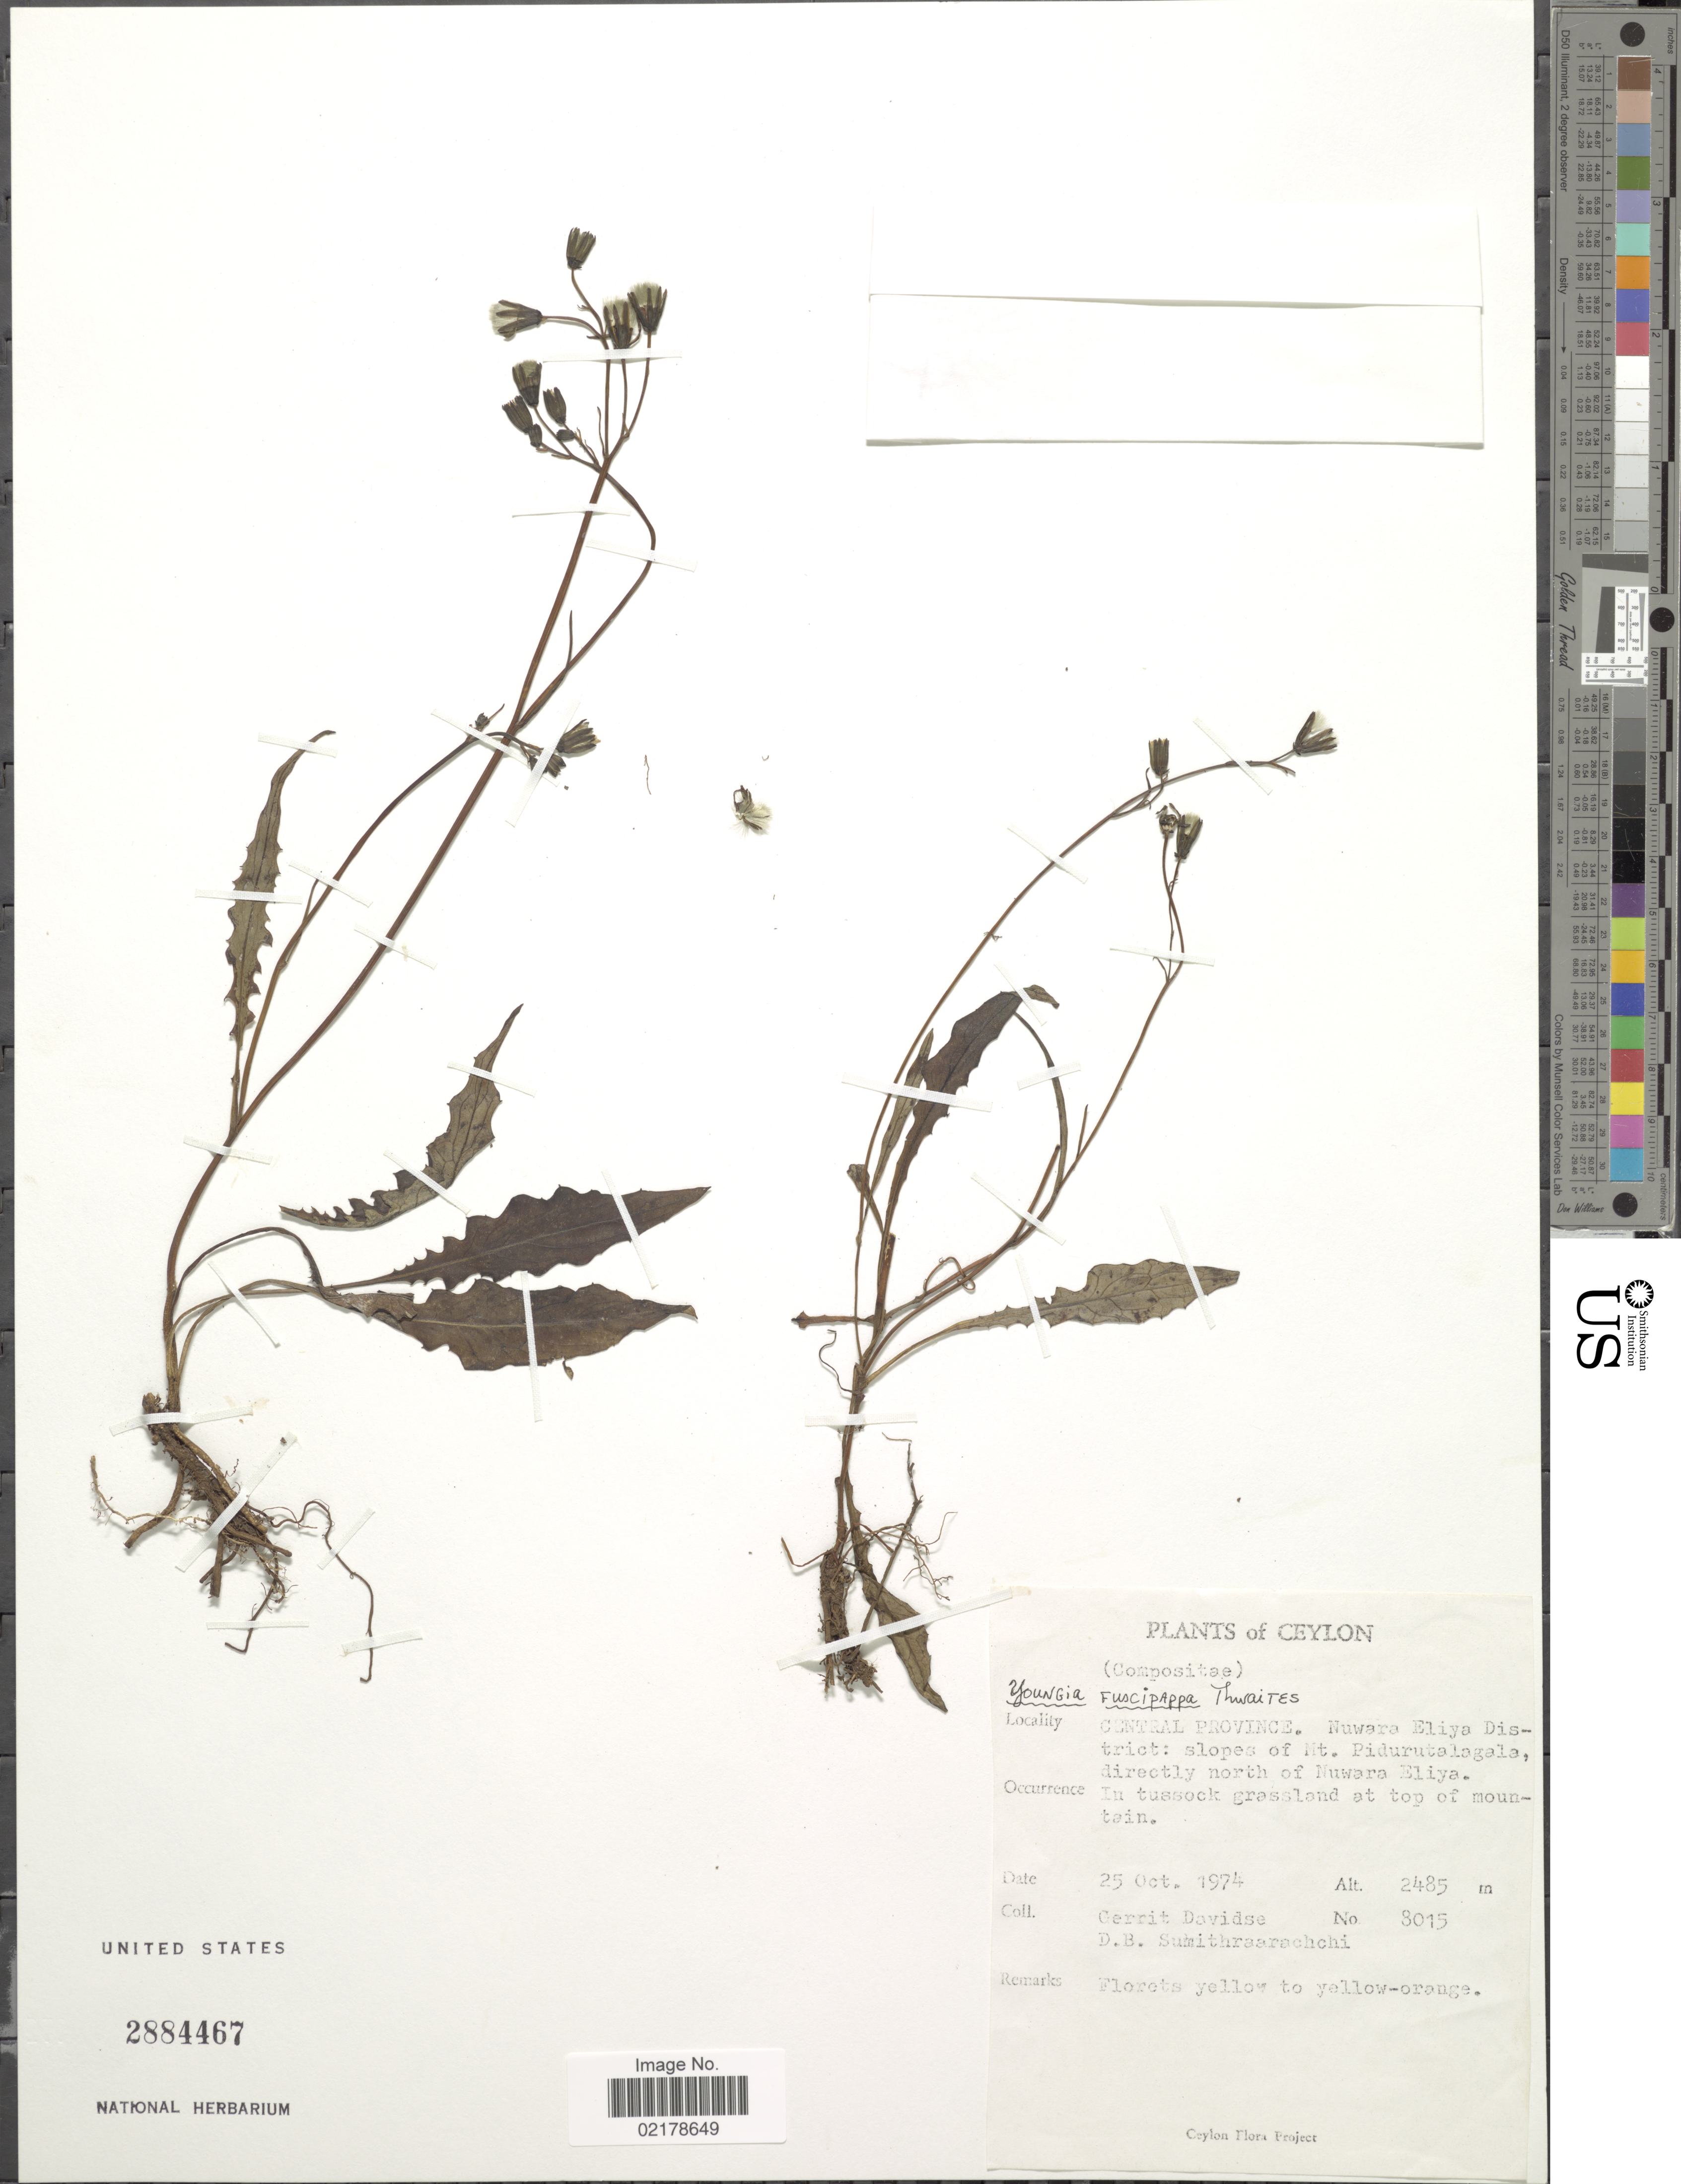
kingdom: Plantae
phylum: Tracheophyta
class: Magnoliopsida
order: Asterales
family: Asteraceae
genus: Youngia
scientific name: Youngia fuscipappa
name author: Thwaites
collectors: G. Davidse & D. B. Sumithraarachchi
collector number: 8015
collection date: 1974-10-25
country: Sri Lanka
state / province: Central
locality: Ceylon. Central Province. Nuwara Eliya District: slopes of Mt. Pidurutalagala, directly north of Nuwara Eliya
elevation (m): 2485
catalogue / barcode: US 2884467